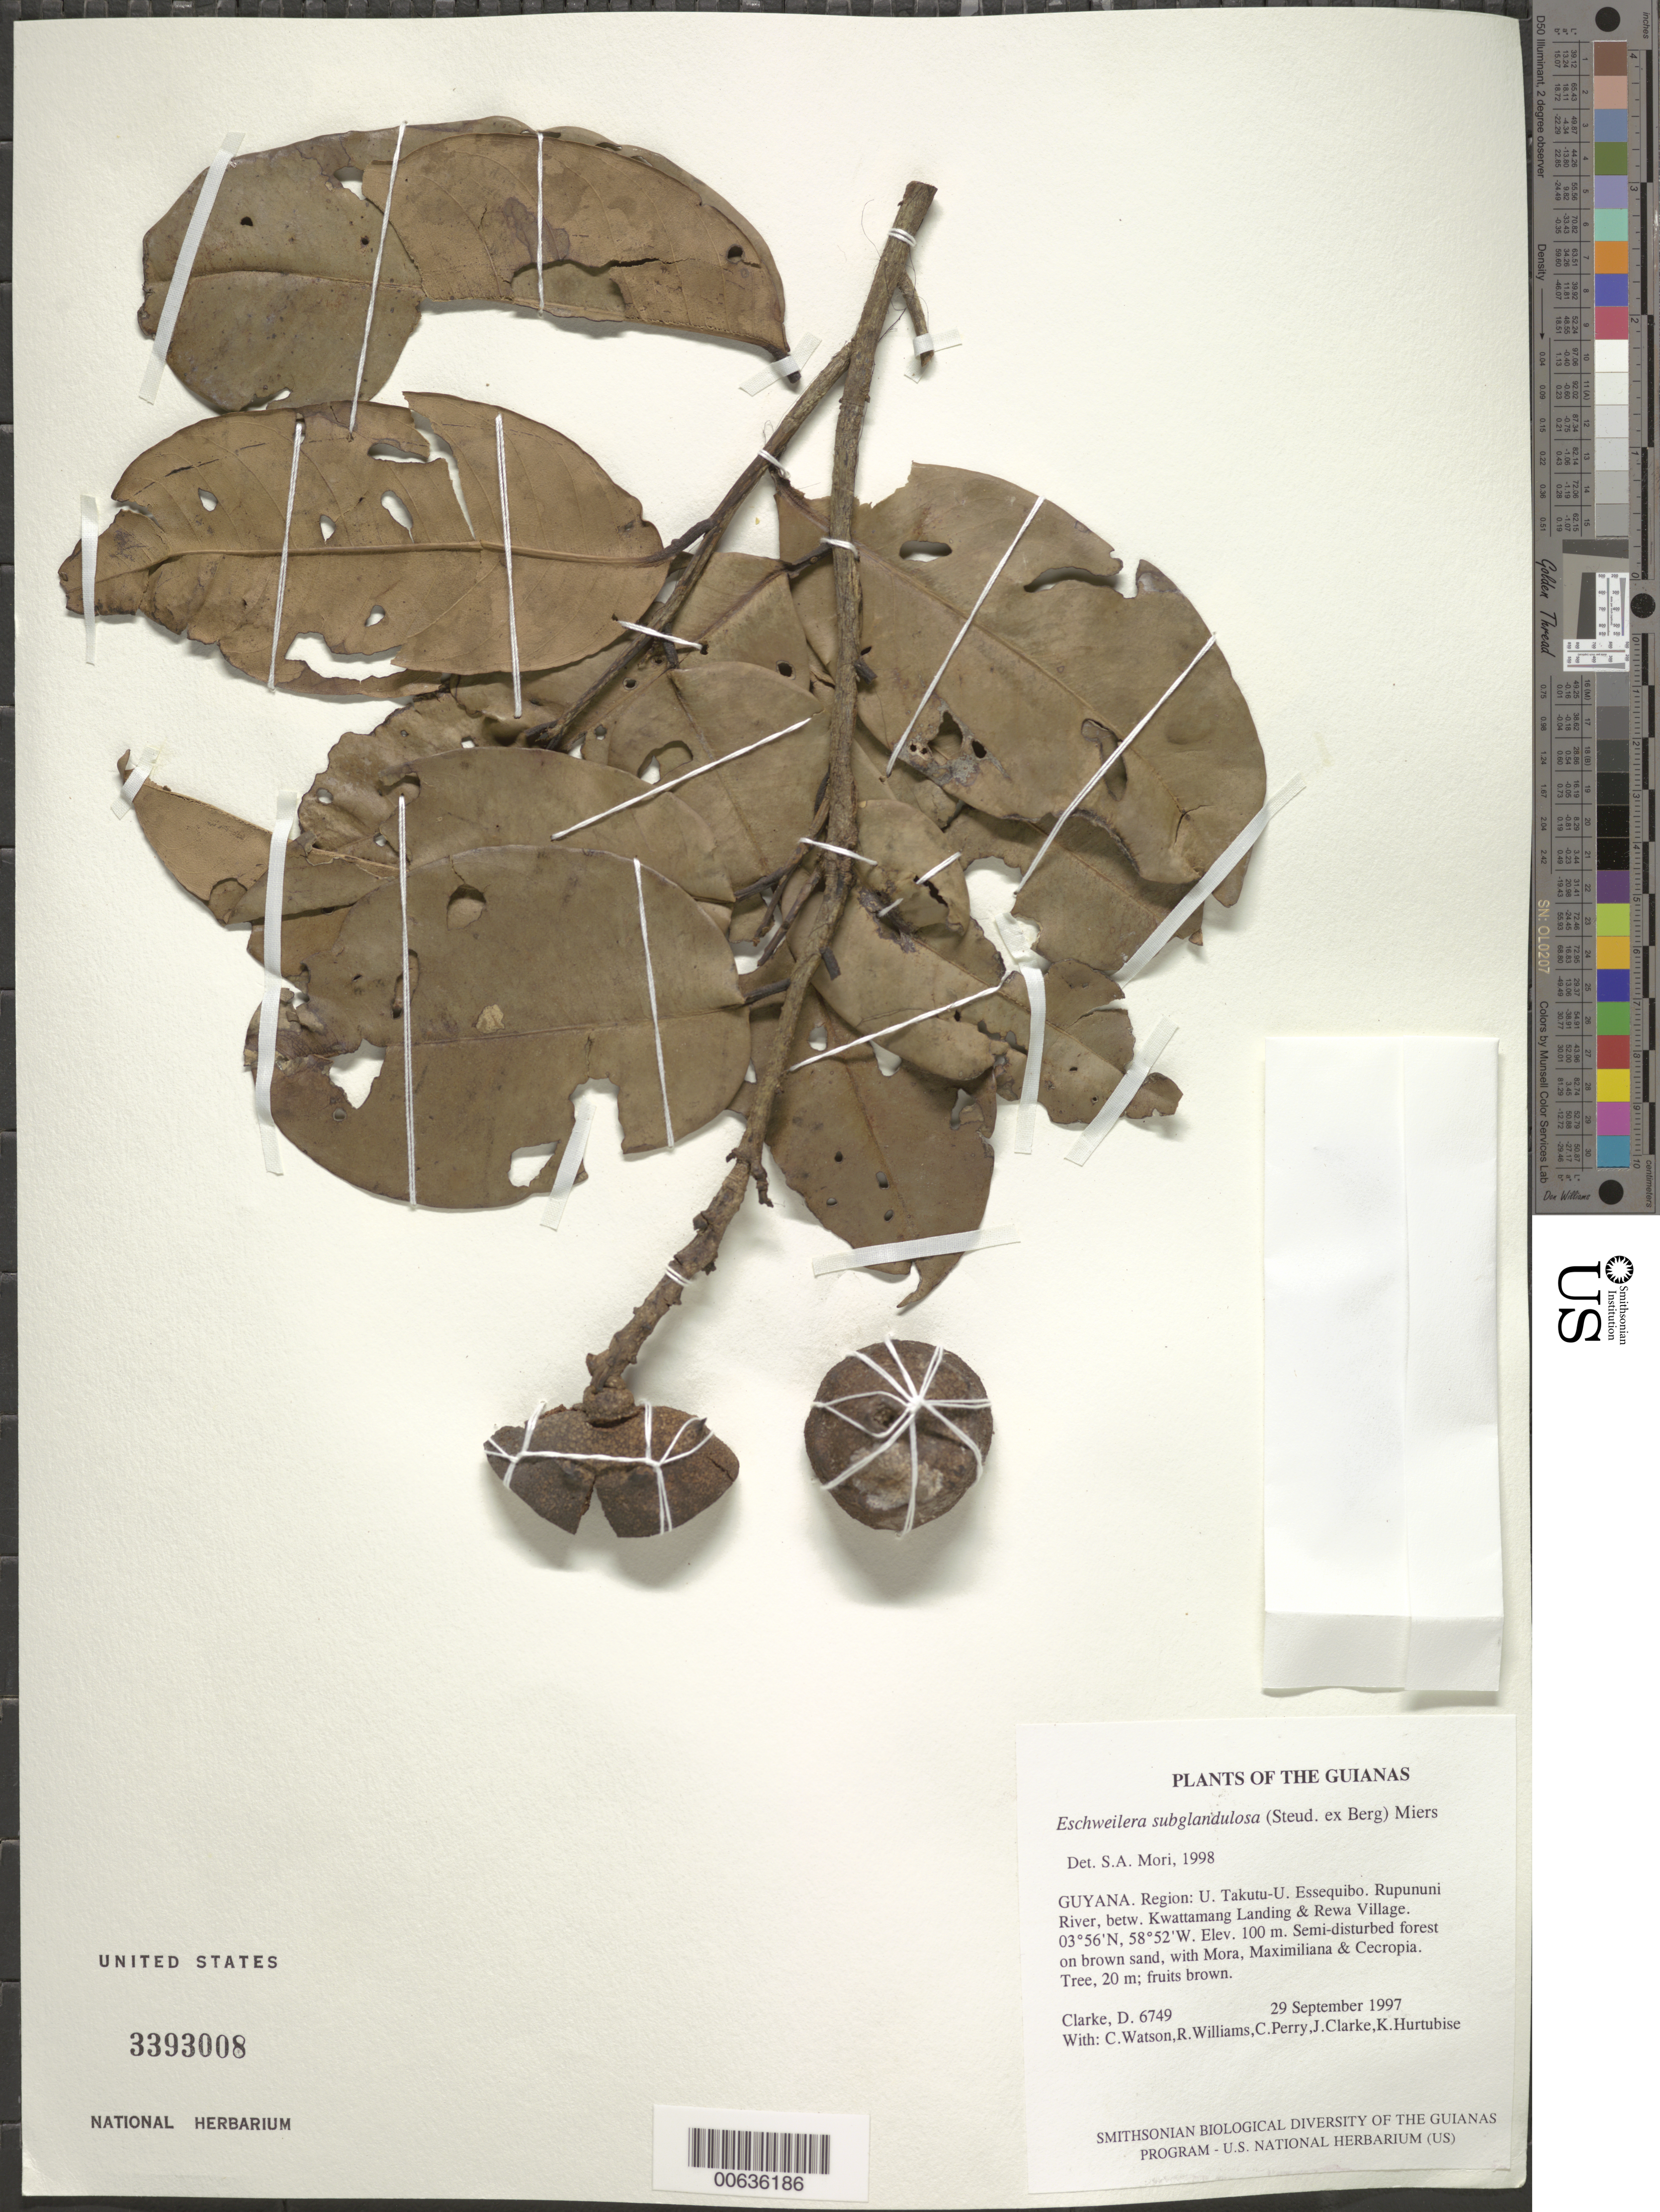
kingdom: Plantae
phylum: Tracheophyta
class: Magnoliopsida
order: Ericales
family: Lecythidaceae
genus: Eschweilera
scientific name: Eschweilera subglandulosa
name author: (Steud. ex Berg) Miers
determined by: Mori, Scott A.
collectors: H. D. Clarke, C. Watson, R. Williams, C. Perry, J. Clarke & K. Hurtubise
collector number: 6749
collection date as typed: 29 September 1997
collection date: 1997-09-29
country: Guyana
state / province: U. Takutu-U. Essequibo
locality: Rupununi River, betw. Kwattamang Landing & Rewa Village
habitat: Semi-disturbed forest on brown sand, with Mora, Maximiliana & Cecropia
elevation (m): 100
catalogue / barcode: US 3393008